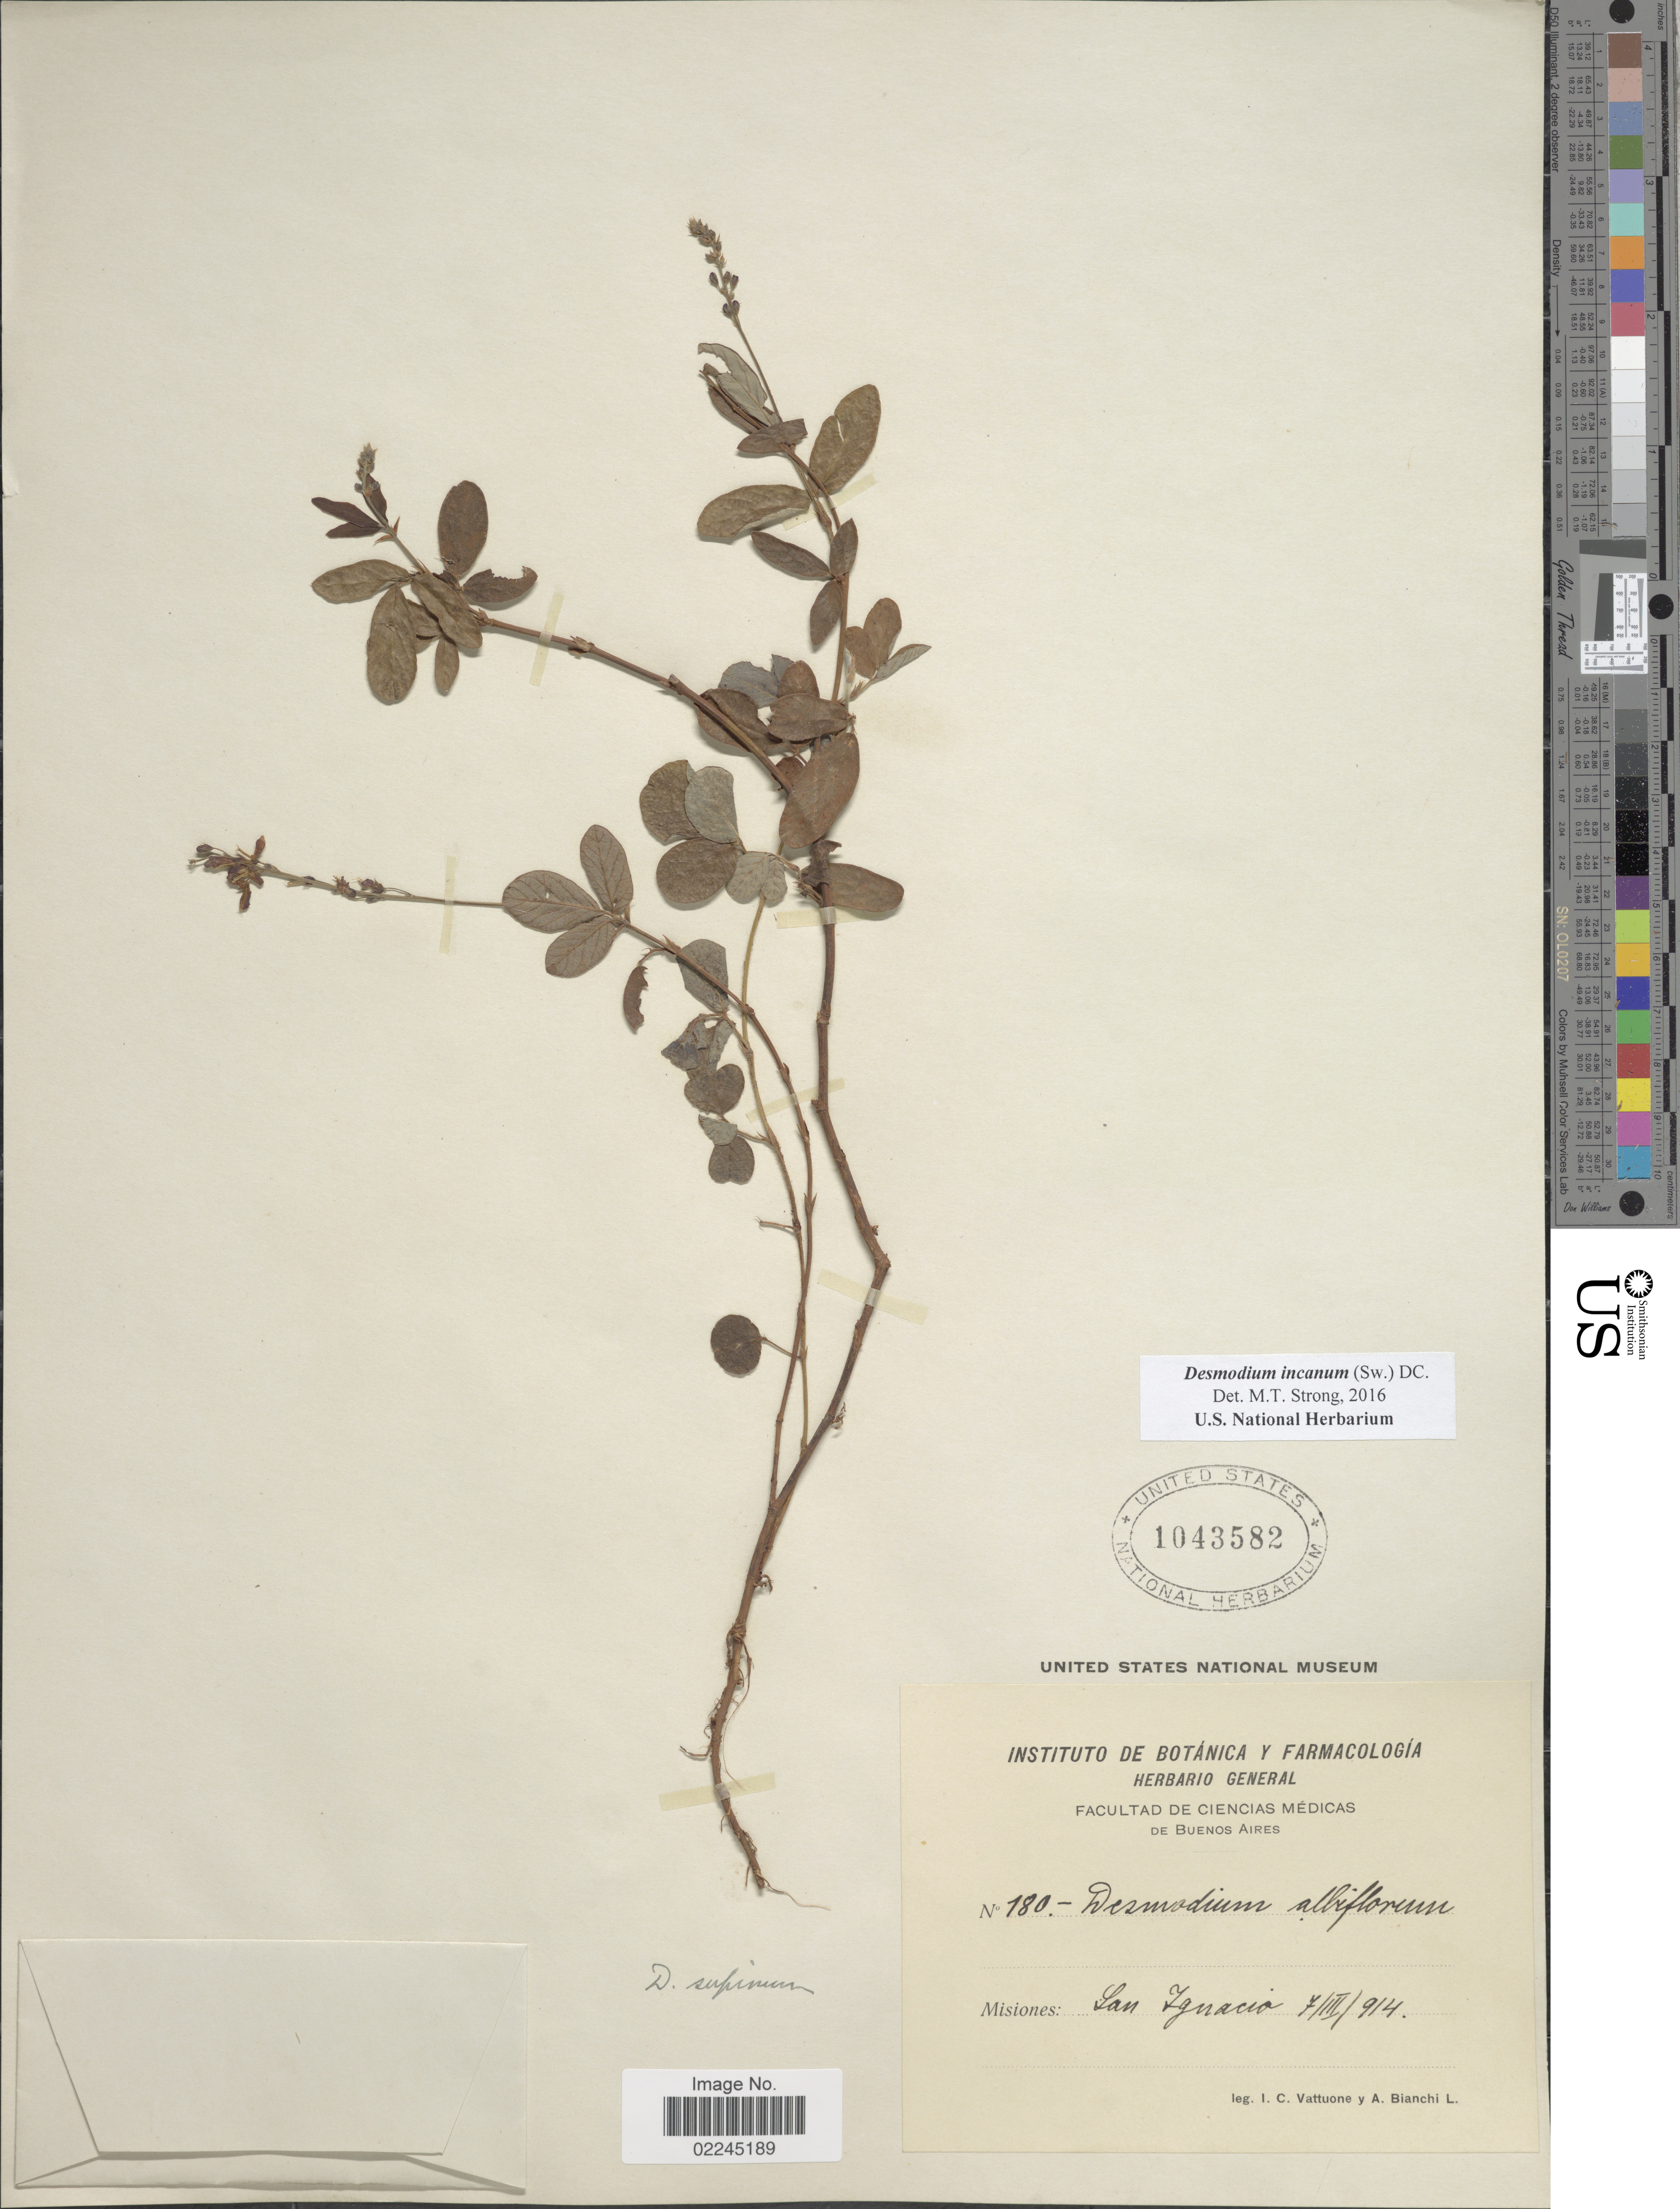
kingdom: Plantae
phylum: Tracheophyta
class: Magnoliopsida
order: Fabales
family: Fabaceae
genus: Desmodium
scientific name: Desmodium incanum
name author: (Sw.) DC.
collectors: I. Vattuone & A. Bianchi L.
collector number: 180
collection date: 1914-03-07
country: Argentina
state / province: Misiones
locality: Facultad de Ciencias Medicas de Buenos Aires. Misiones: San Ignacio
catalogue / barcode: US 1043582